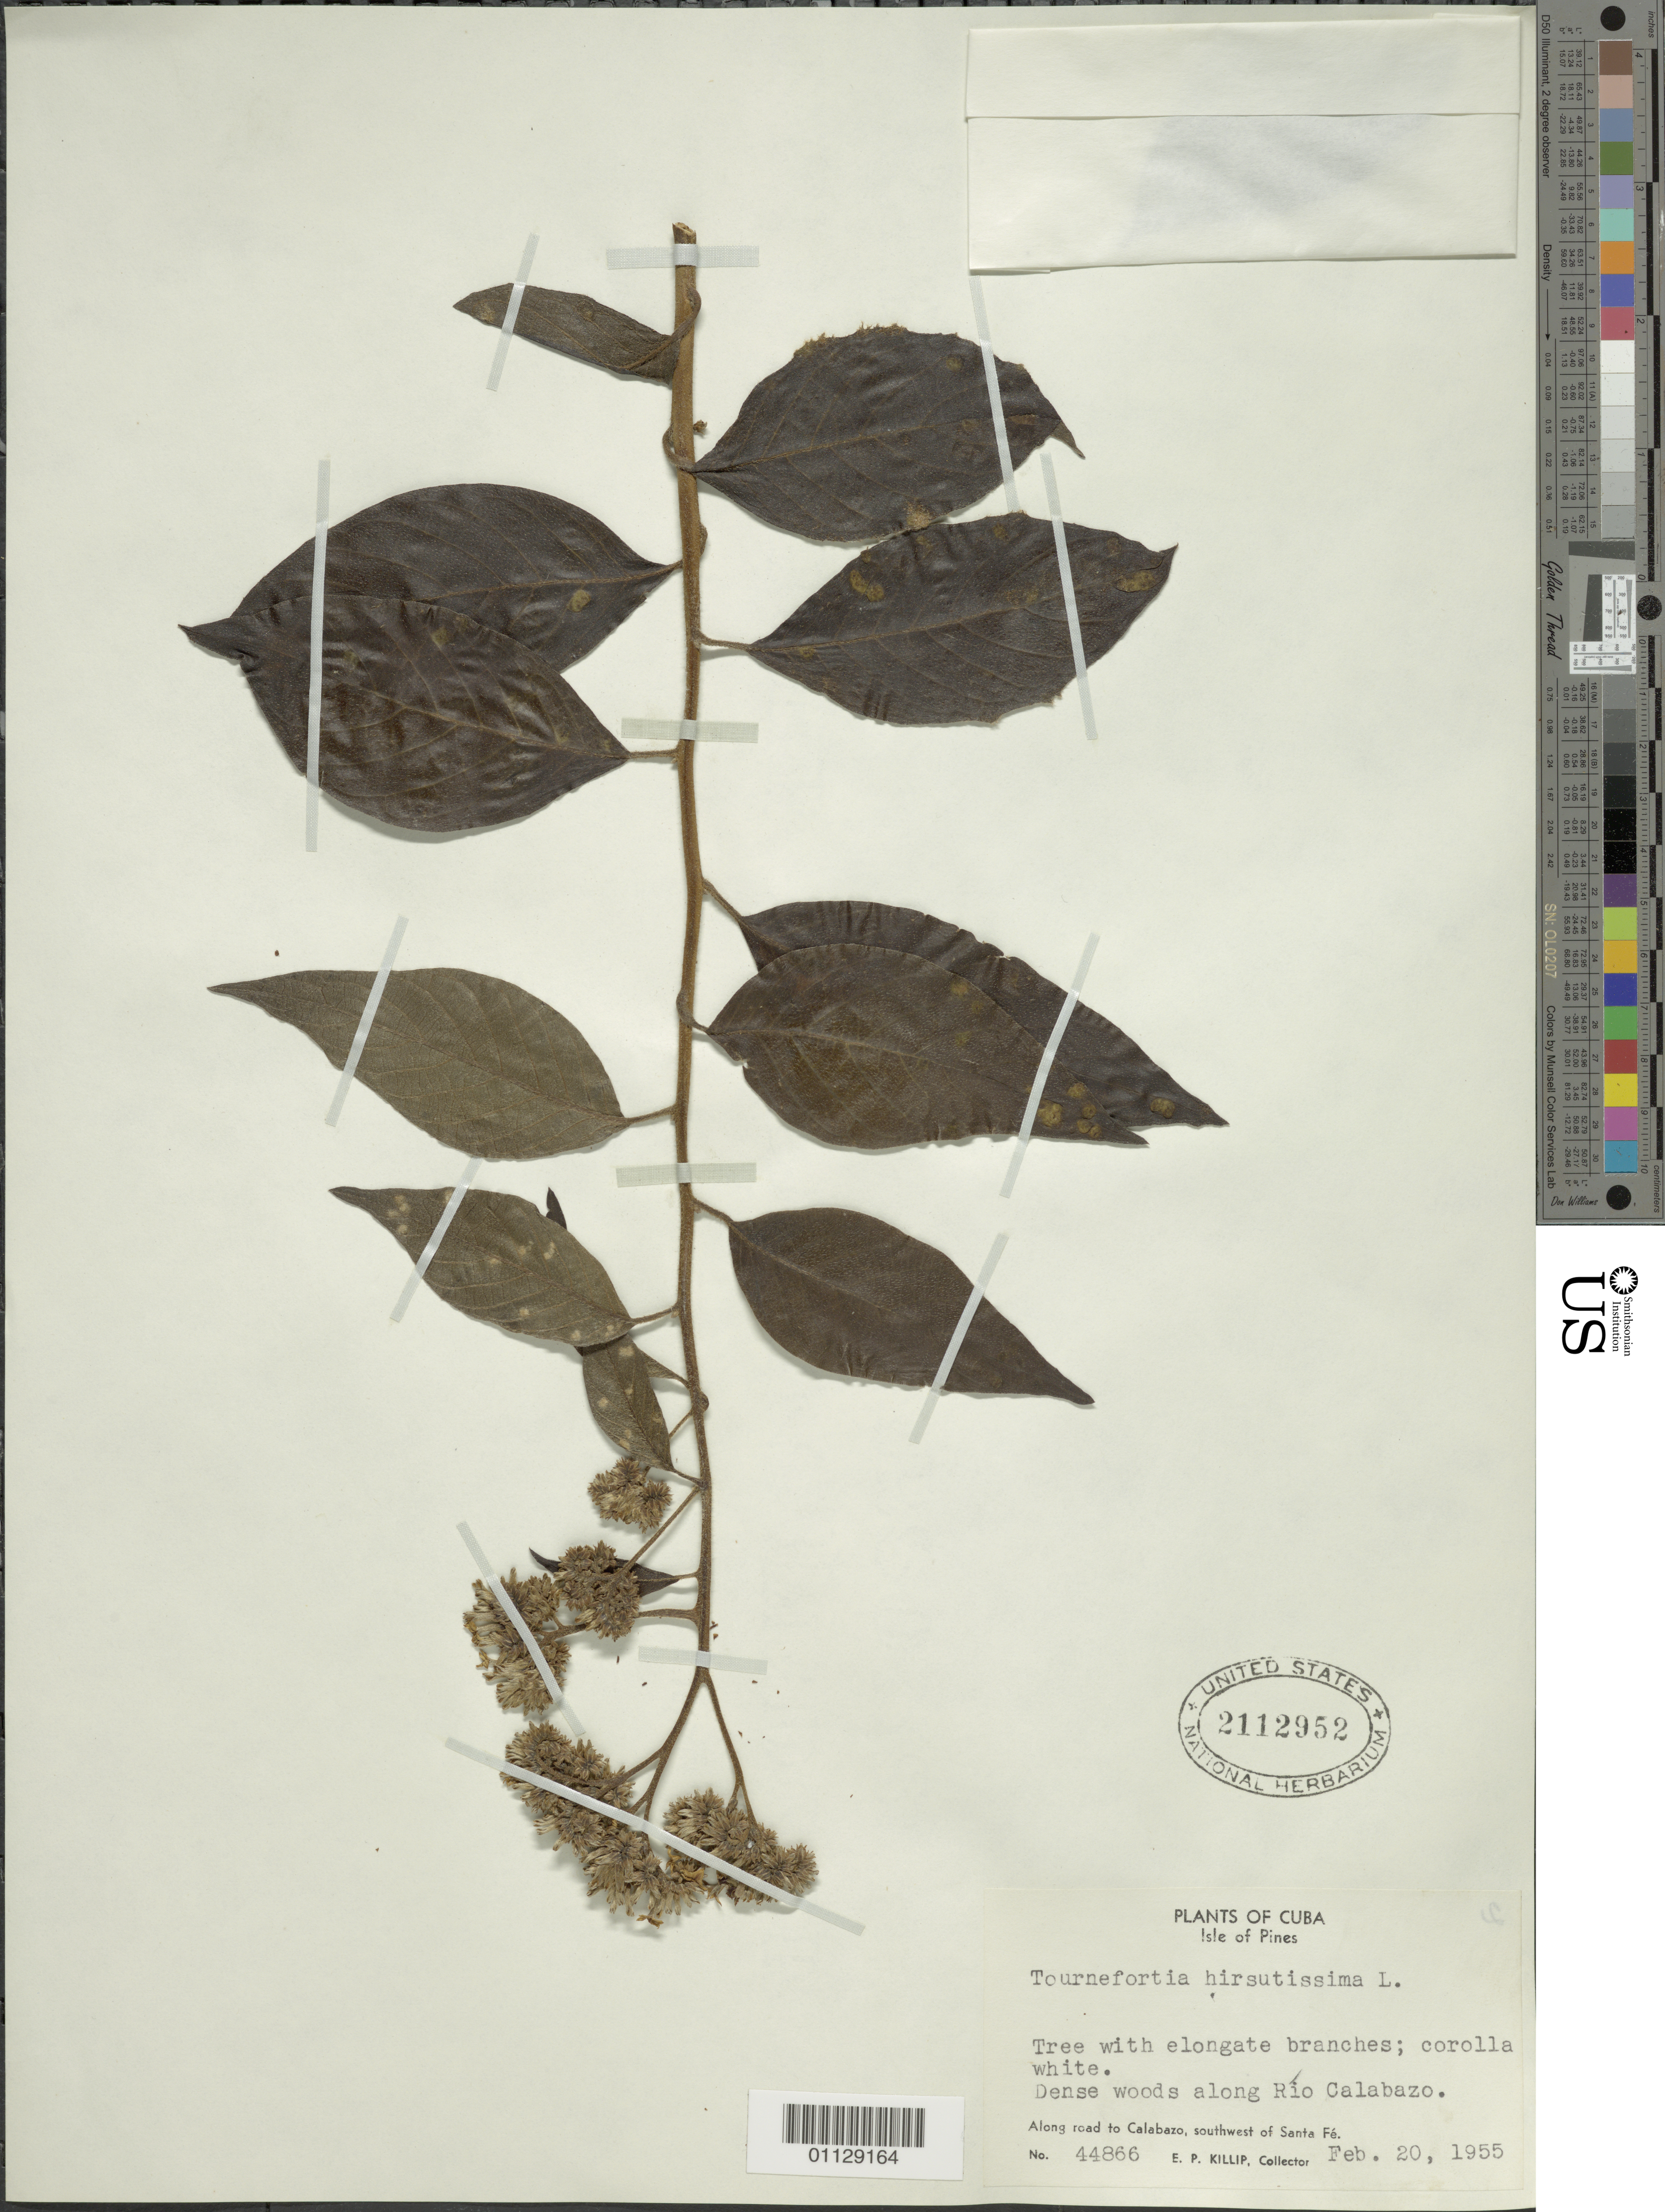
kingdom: Plantae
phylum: Tracheophyta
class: Magnoliopsida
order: Boraginales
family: Heliotropiaceae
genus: Tournefortia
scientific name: Tournefortia hirsutissima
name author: L.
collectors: E. P. Killip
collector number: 44866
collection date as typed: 20 Feb 1955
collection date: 1955-02-20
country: Cuba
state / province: Isla de la Juventud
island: Isla de la Juventud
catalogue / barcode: US 2112952